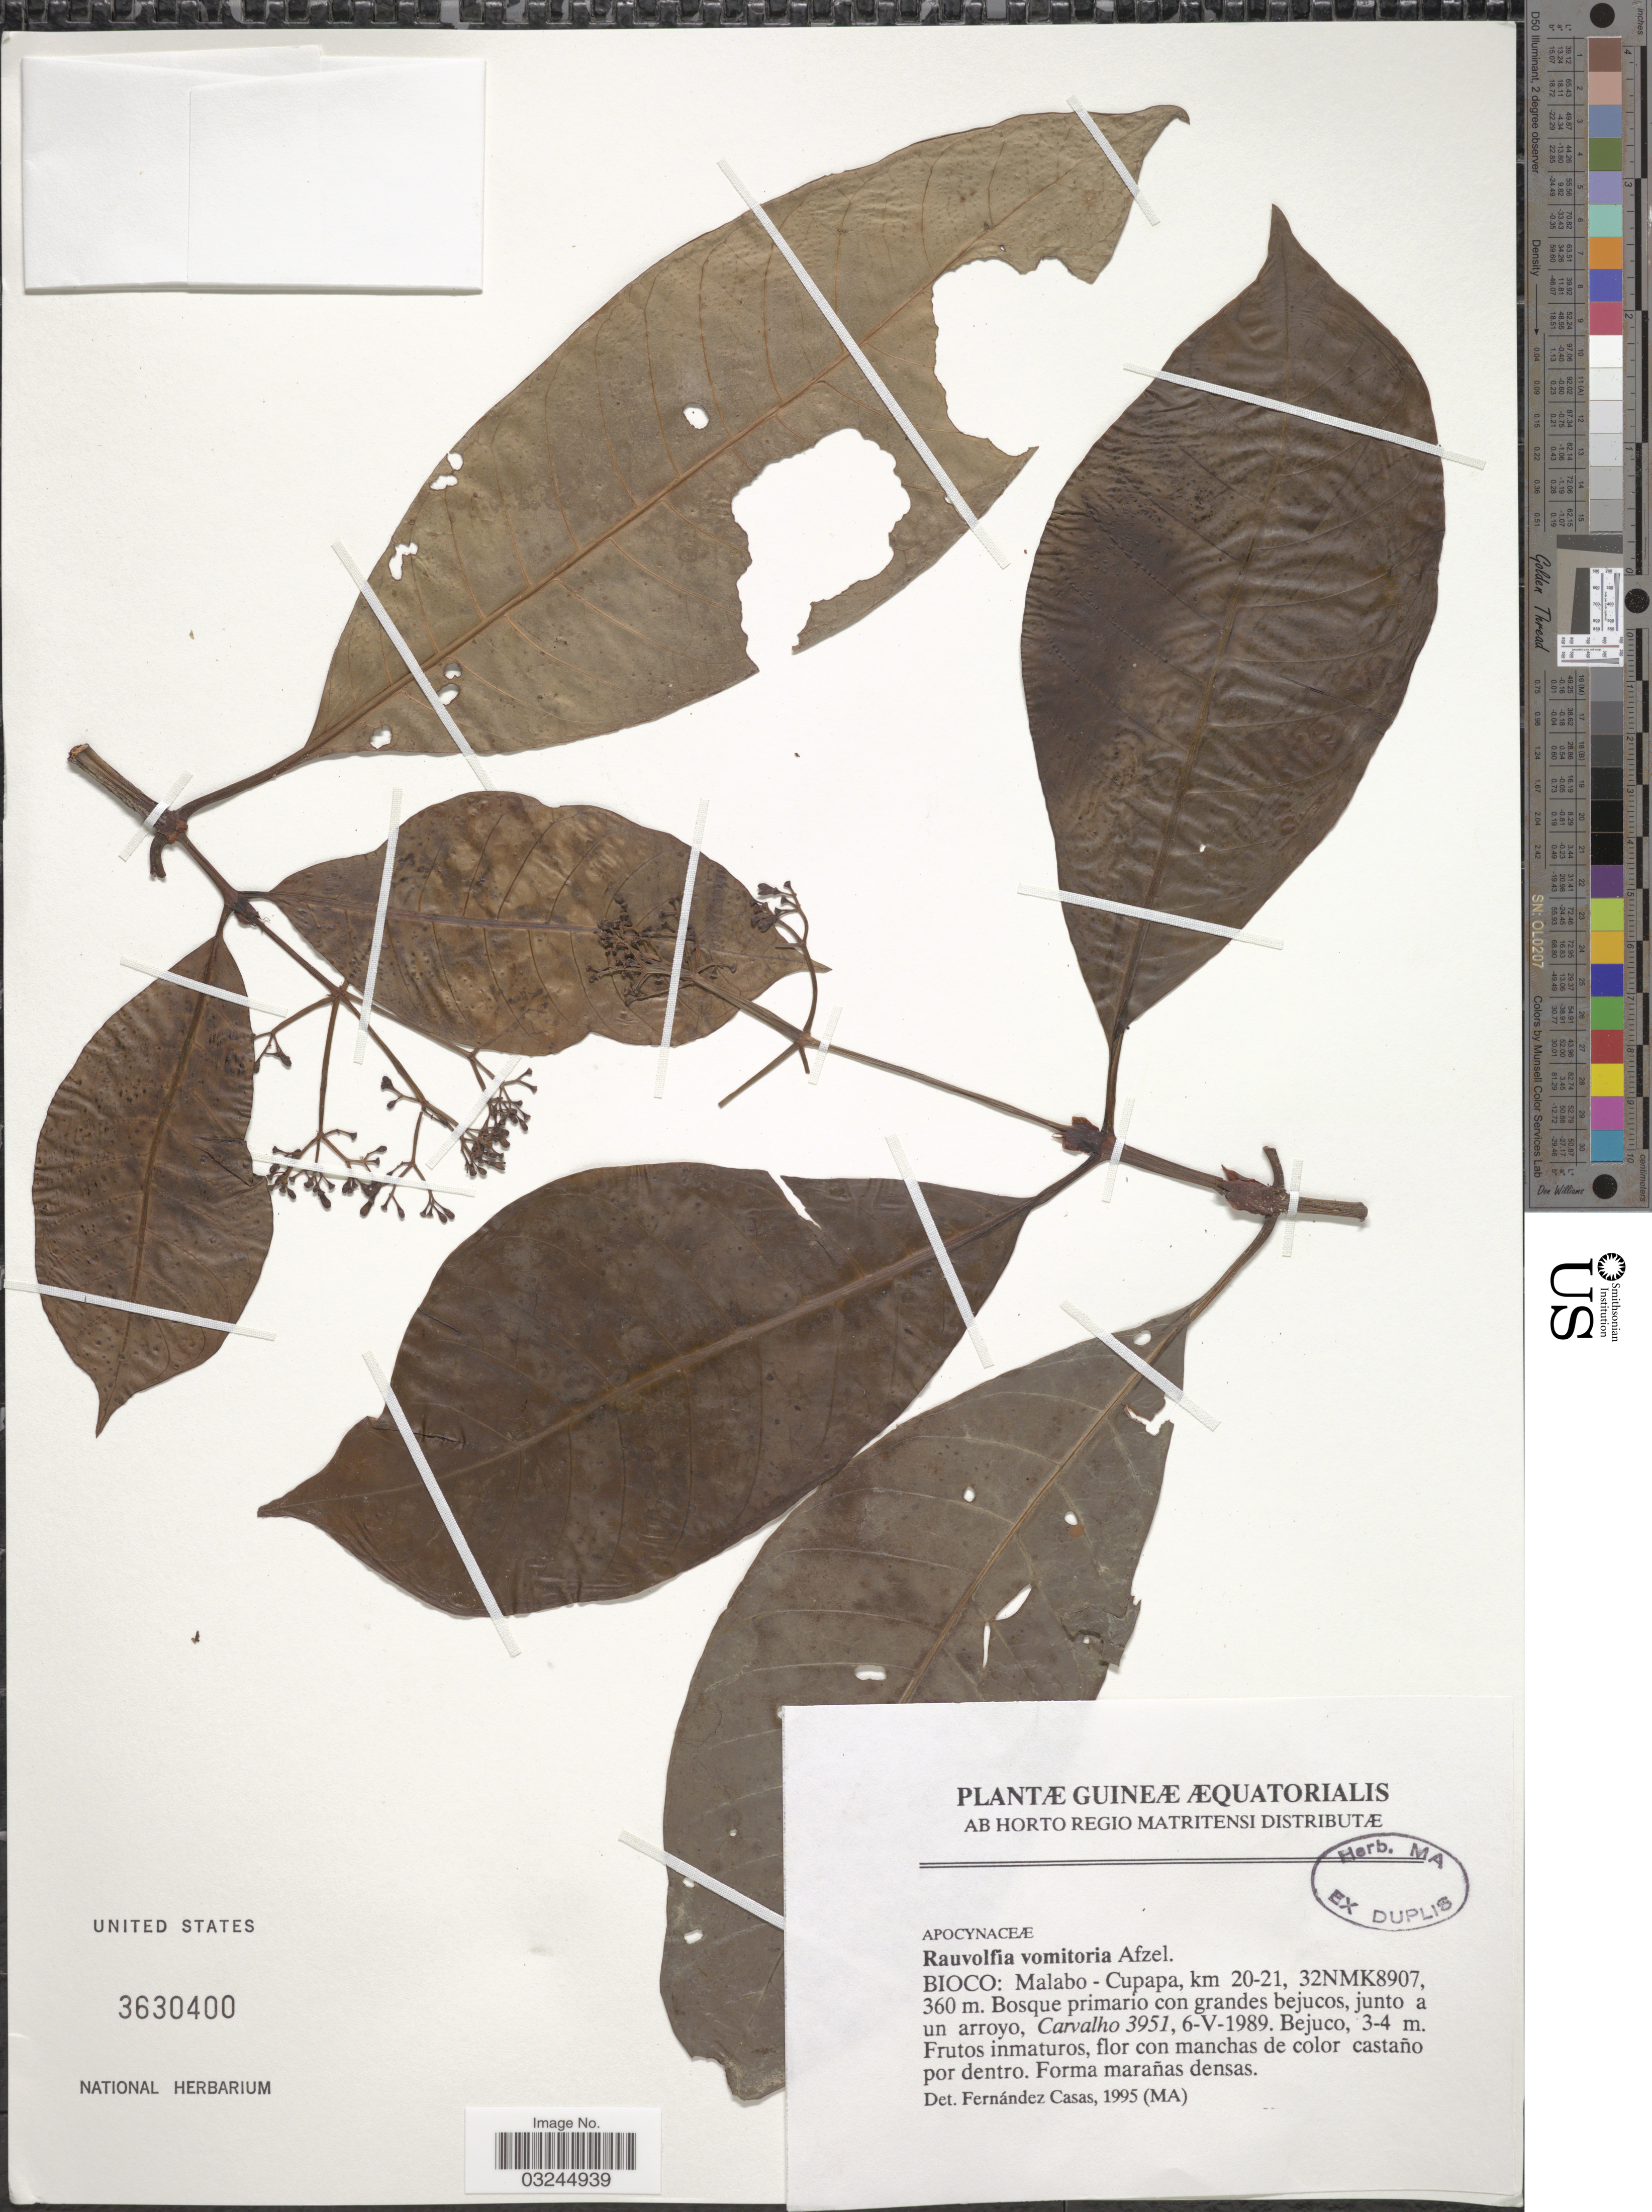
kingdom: Plantae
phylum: Tracheophyta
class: Magnoliopsida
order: Gentianales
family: Apocynaceae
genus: Rauvolfia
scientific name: Rauvolfia vomitoria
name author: Afzel.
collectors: Carvalho, --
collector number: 3951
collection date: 1989-05-06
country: Equatorial Guinea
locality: Bioco: Malabo - Cupapa, km 20-21, 32NMK8907.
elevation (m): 360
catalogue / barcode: US 3630400